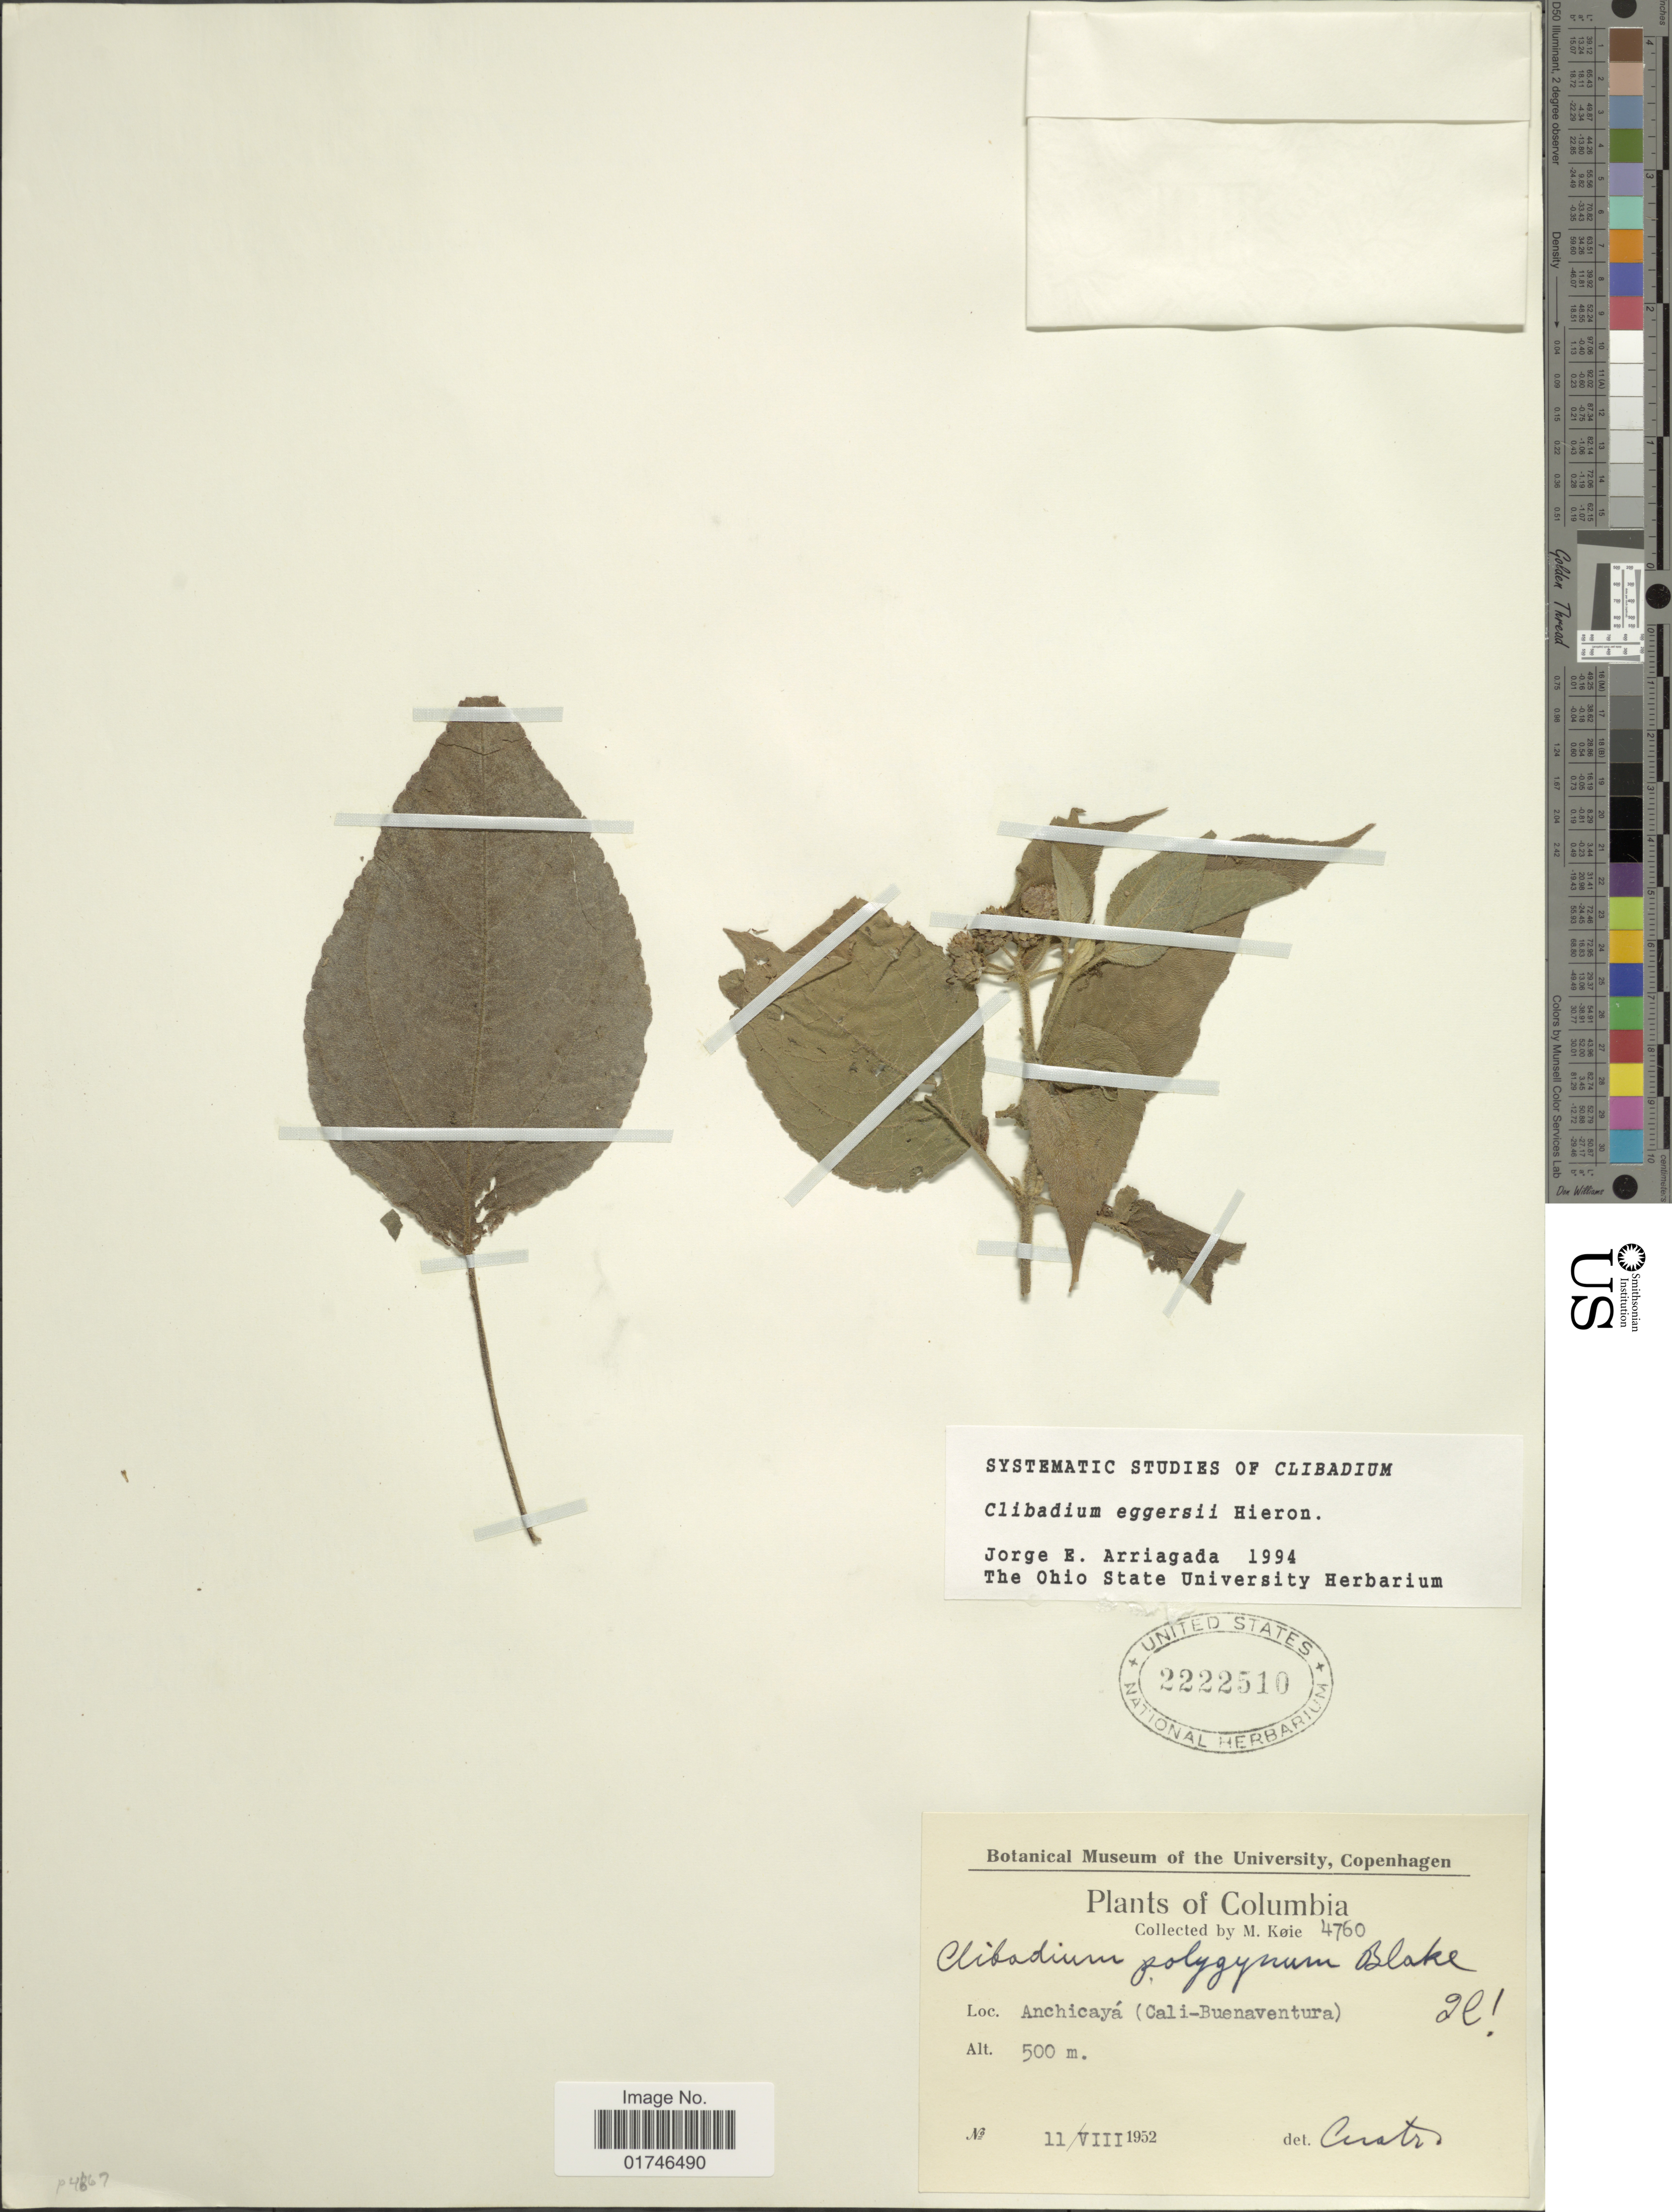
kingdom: Plantae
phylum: Tracheophyta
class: Magnoliopsida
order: Asterales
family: Asteraceae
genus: Clibadium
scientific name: Clibadium eggersii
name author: Hieron.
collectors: M. Köie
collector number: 4760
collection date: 1952-08-11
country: Colombia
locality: Anchicaya (Cali-Buenaventura).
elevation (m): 500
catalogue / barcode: US 2222510